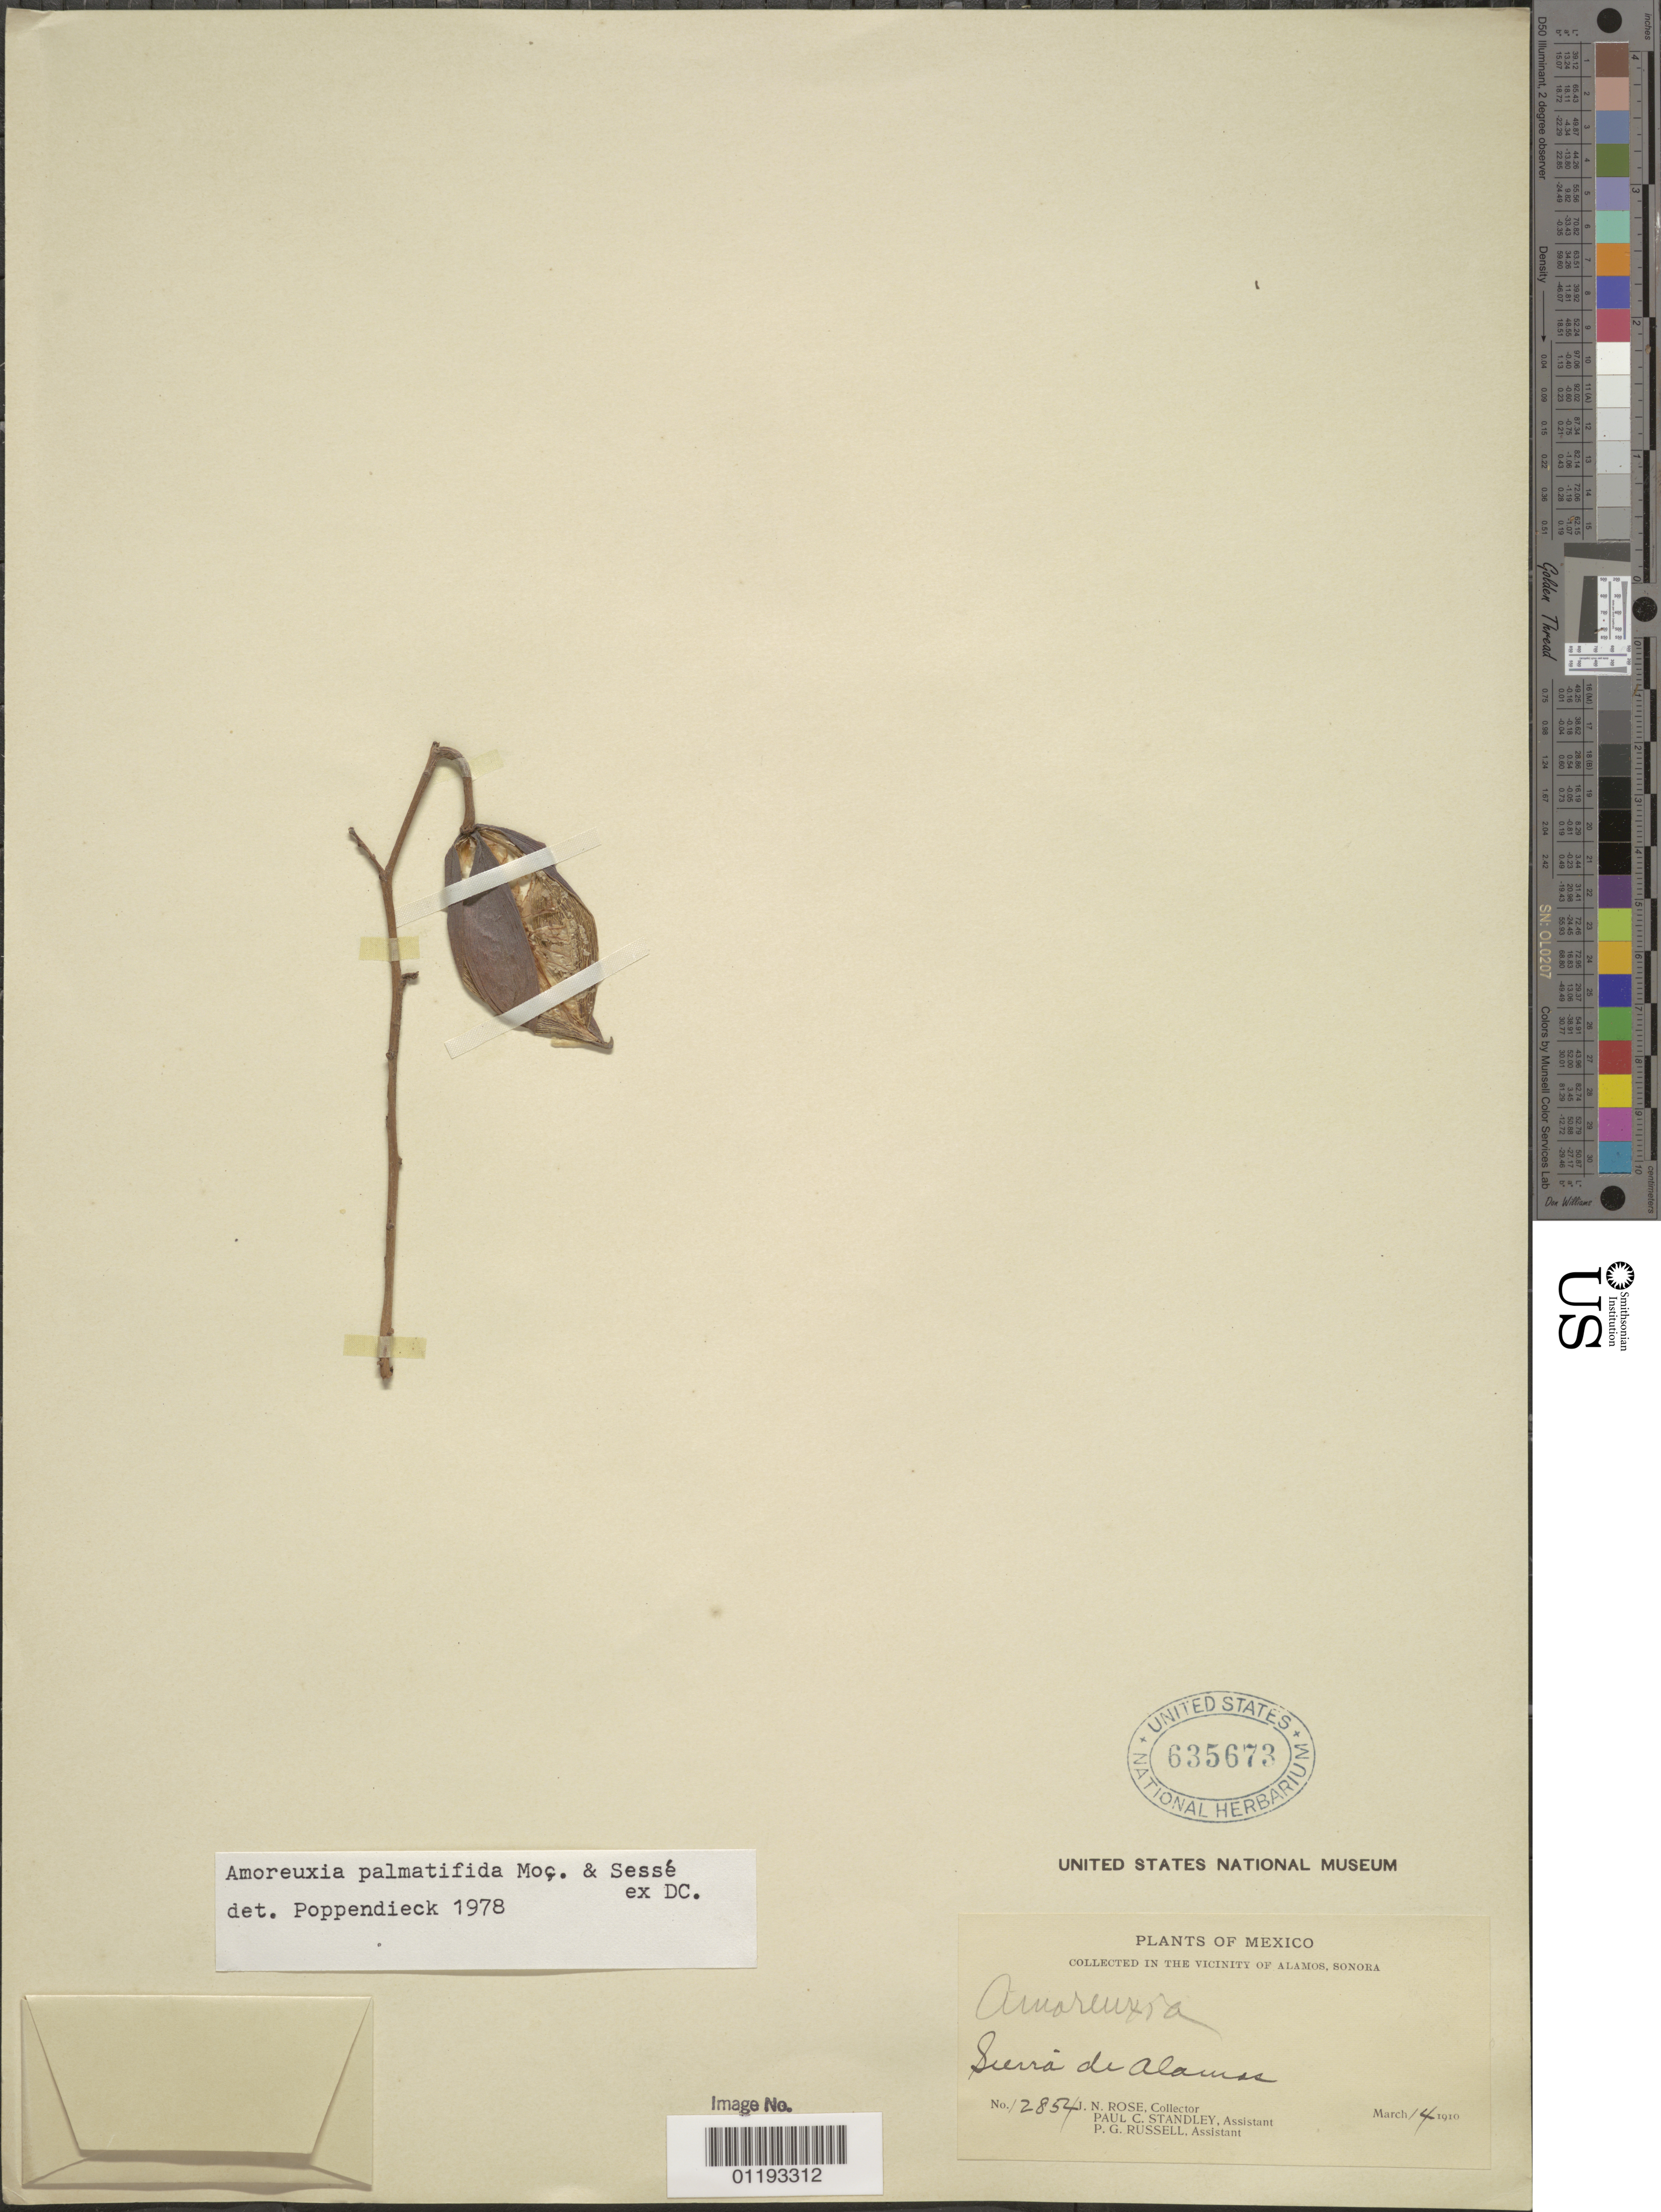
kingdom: Plantae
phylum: Tracheophyta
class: Magnoliopsida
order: Malvales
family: Cochlospermaceae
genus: Amoreuxia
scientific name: Amoreuxia palmatifida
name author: Moc. & Sessé ex DC.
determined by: Poppendieck, H.-H., (HBG), Institut fur Allgemeine Botanik und Botanischer Garten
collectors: J. N. Rose, P. C. Standley & P. G. Russell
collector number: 12854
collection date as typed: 14 Mar 1910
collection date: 1910-03-14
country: Mexico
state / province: Sonora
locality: Vicinity of Alamos, Sierra de Alamos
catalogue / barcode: US 635673